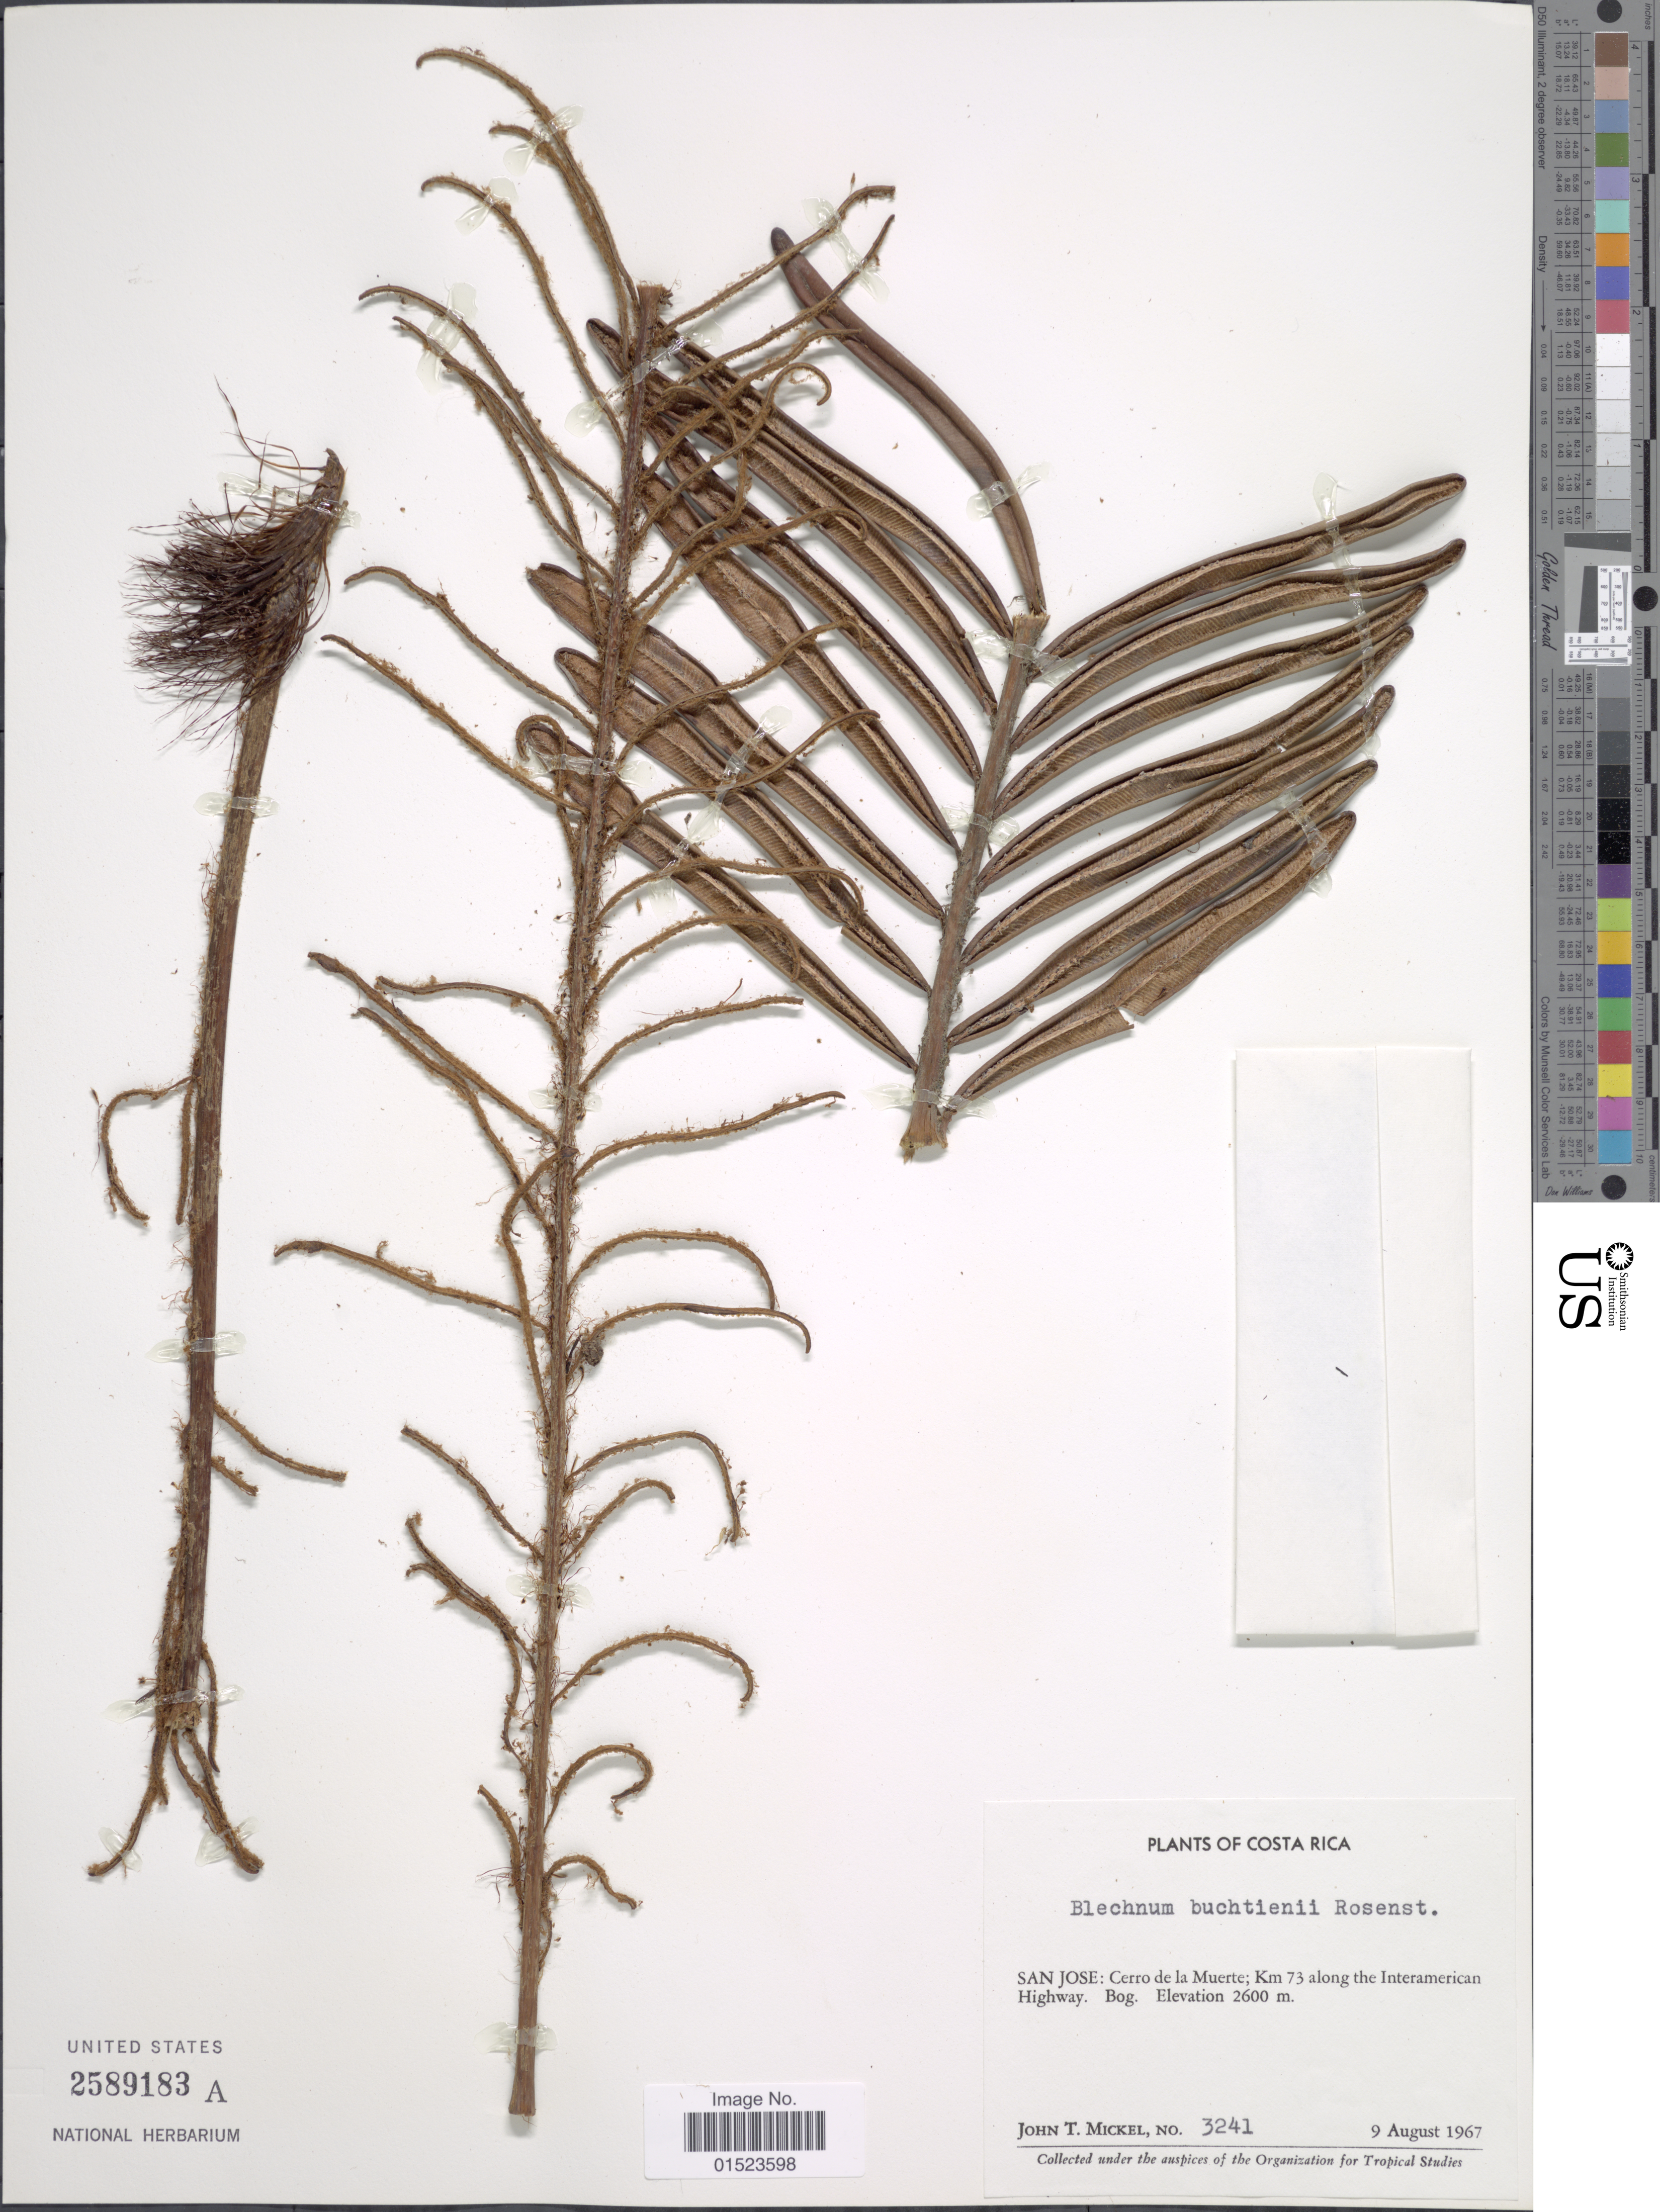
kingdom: Plantae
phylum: Tracheophyta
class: Polypodiopsida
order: Polypodiales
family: Blechnaceae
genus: Blechnum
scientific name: Blechnum auratum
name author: (Fée) R.M. Tryon & Stolze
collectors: J. T. Mickel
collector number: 3241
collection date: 1967-08-09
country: Costa Rica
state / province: San José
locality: Cerro de la Muerte; Km 73 along the Interamerican Highway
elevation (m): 2600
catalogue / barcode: US 2589183A